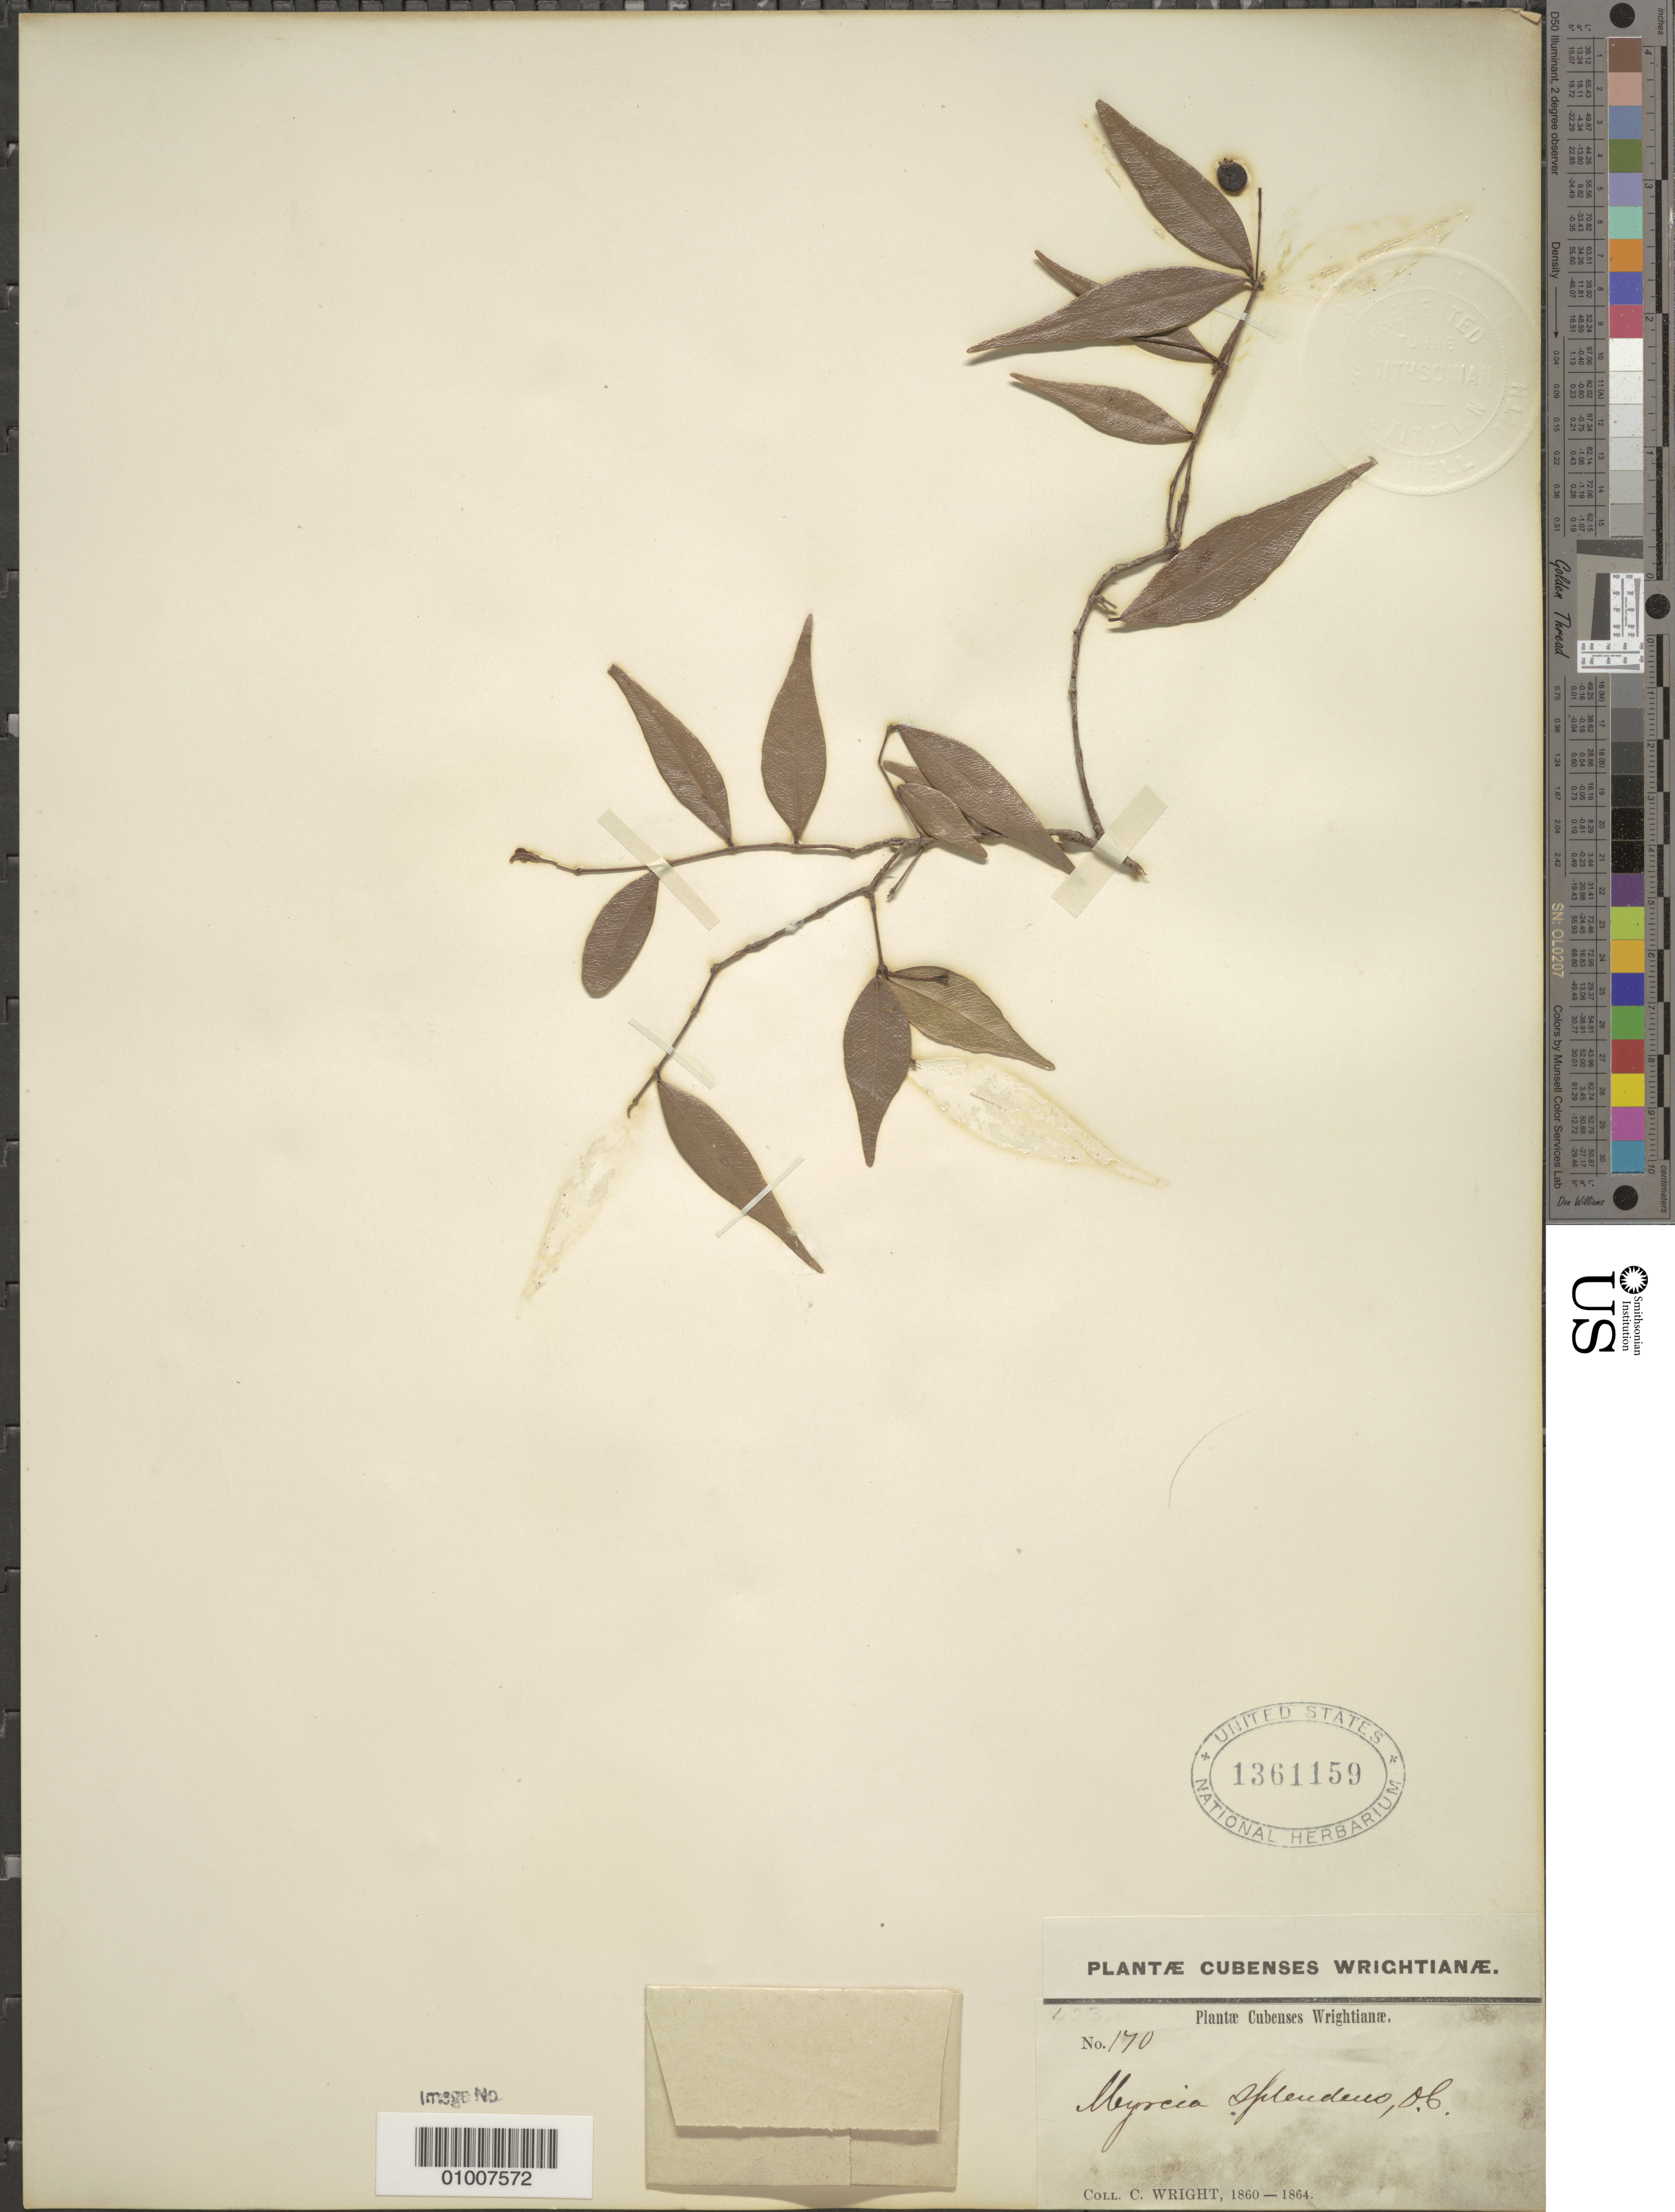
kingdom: Plantae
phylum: Tracheophyta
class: Magnoliopsida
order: Myrtales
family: Myrtaceae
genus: Myrcia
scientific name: Myrcia splendens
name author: (Sw.) DC.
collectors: C. Wright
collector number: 170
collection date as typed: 1860 to 1864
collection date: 1860/1864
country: Cuba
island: Cuba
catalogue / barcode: US 1361159